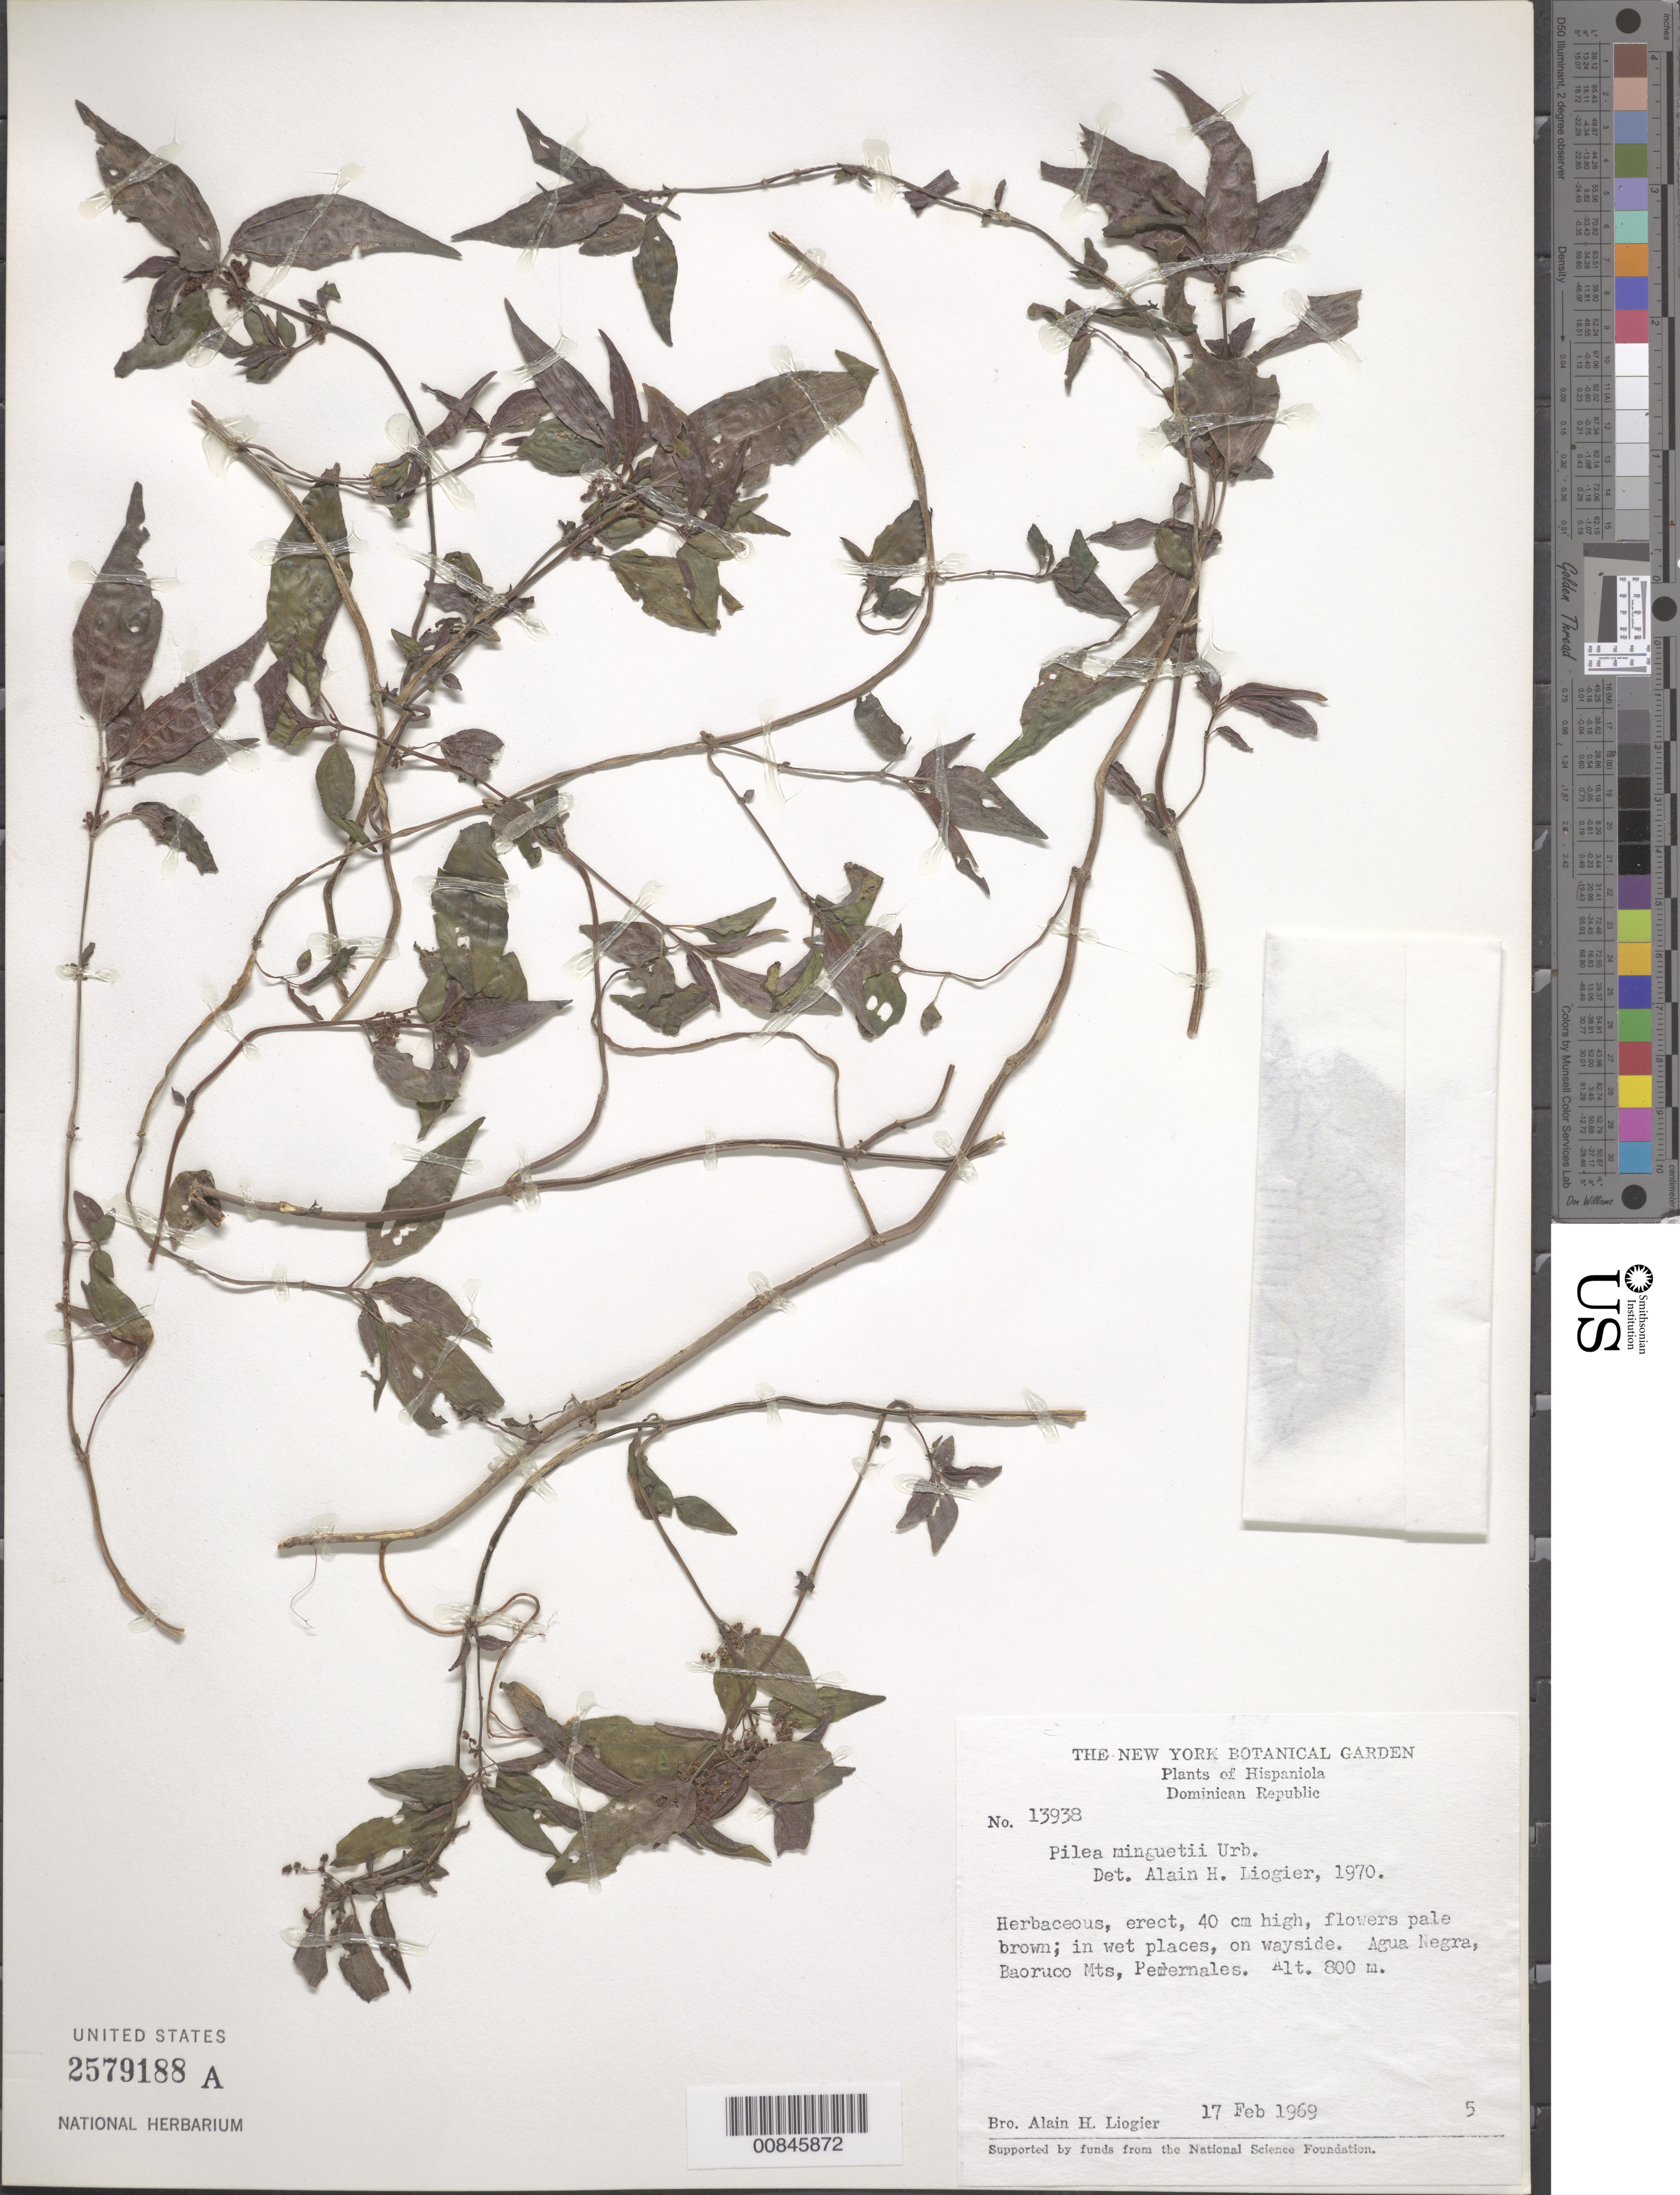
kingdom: Plantae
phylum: Tracheophyta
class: Magnoliopsida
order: Rosales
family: Urticaceae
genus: Pilea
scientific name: Pilea minguetii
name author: Urb.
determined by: Liogier, Alain H.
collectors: A. H. Liogier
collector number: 13938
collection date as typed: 17 Feb 1969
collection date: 1969-02-17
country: Dominican Republic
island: Hispaniola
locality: Agua Negra, Baoruco Mts., Pedernales.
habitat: In wet places, on wayside.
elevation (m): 800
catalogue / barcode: US 2579188A